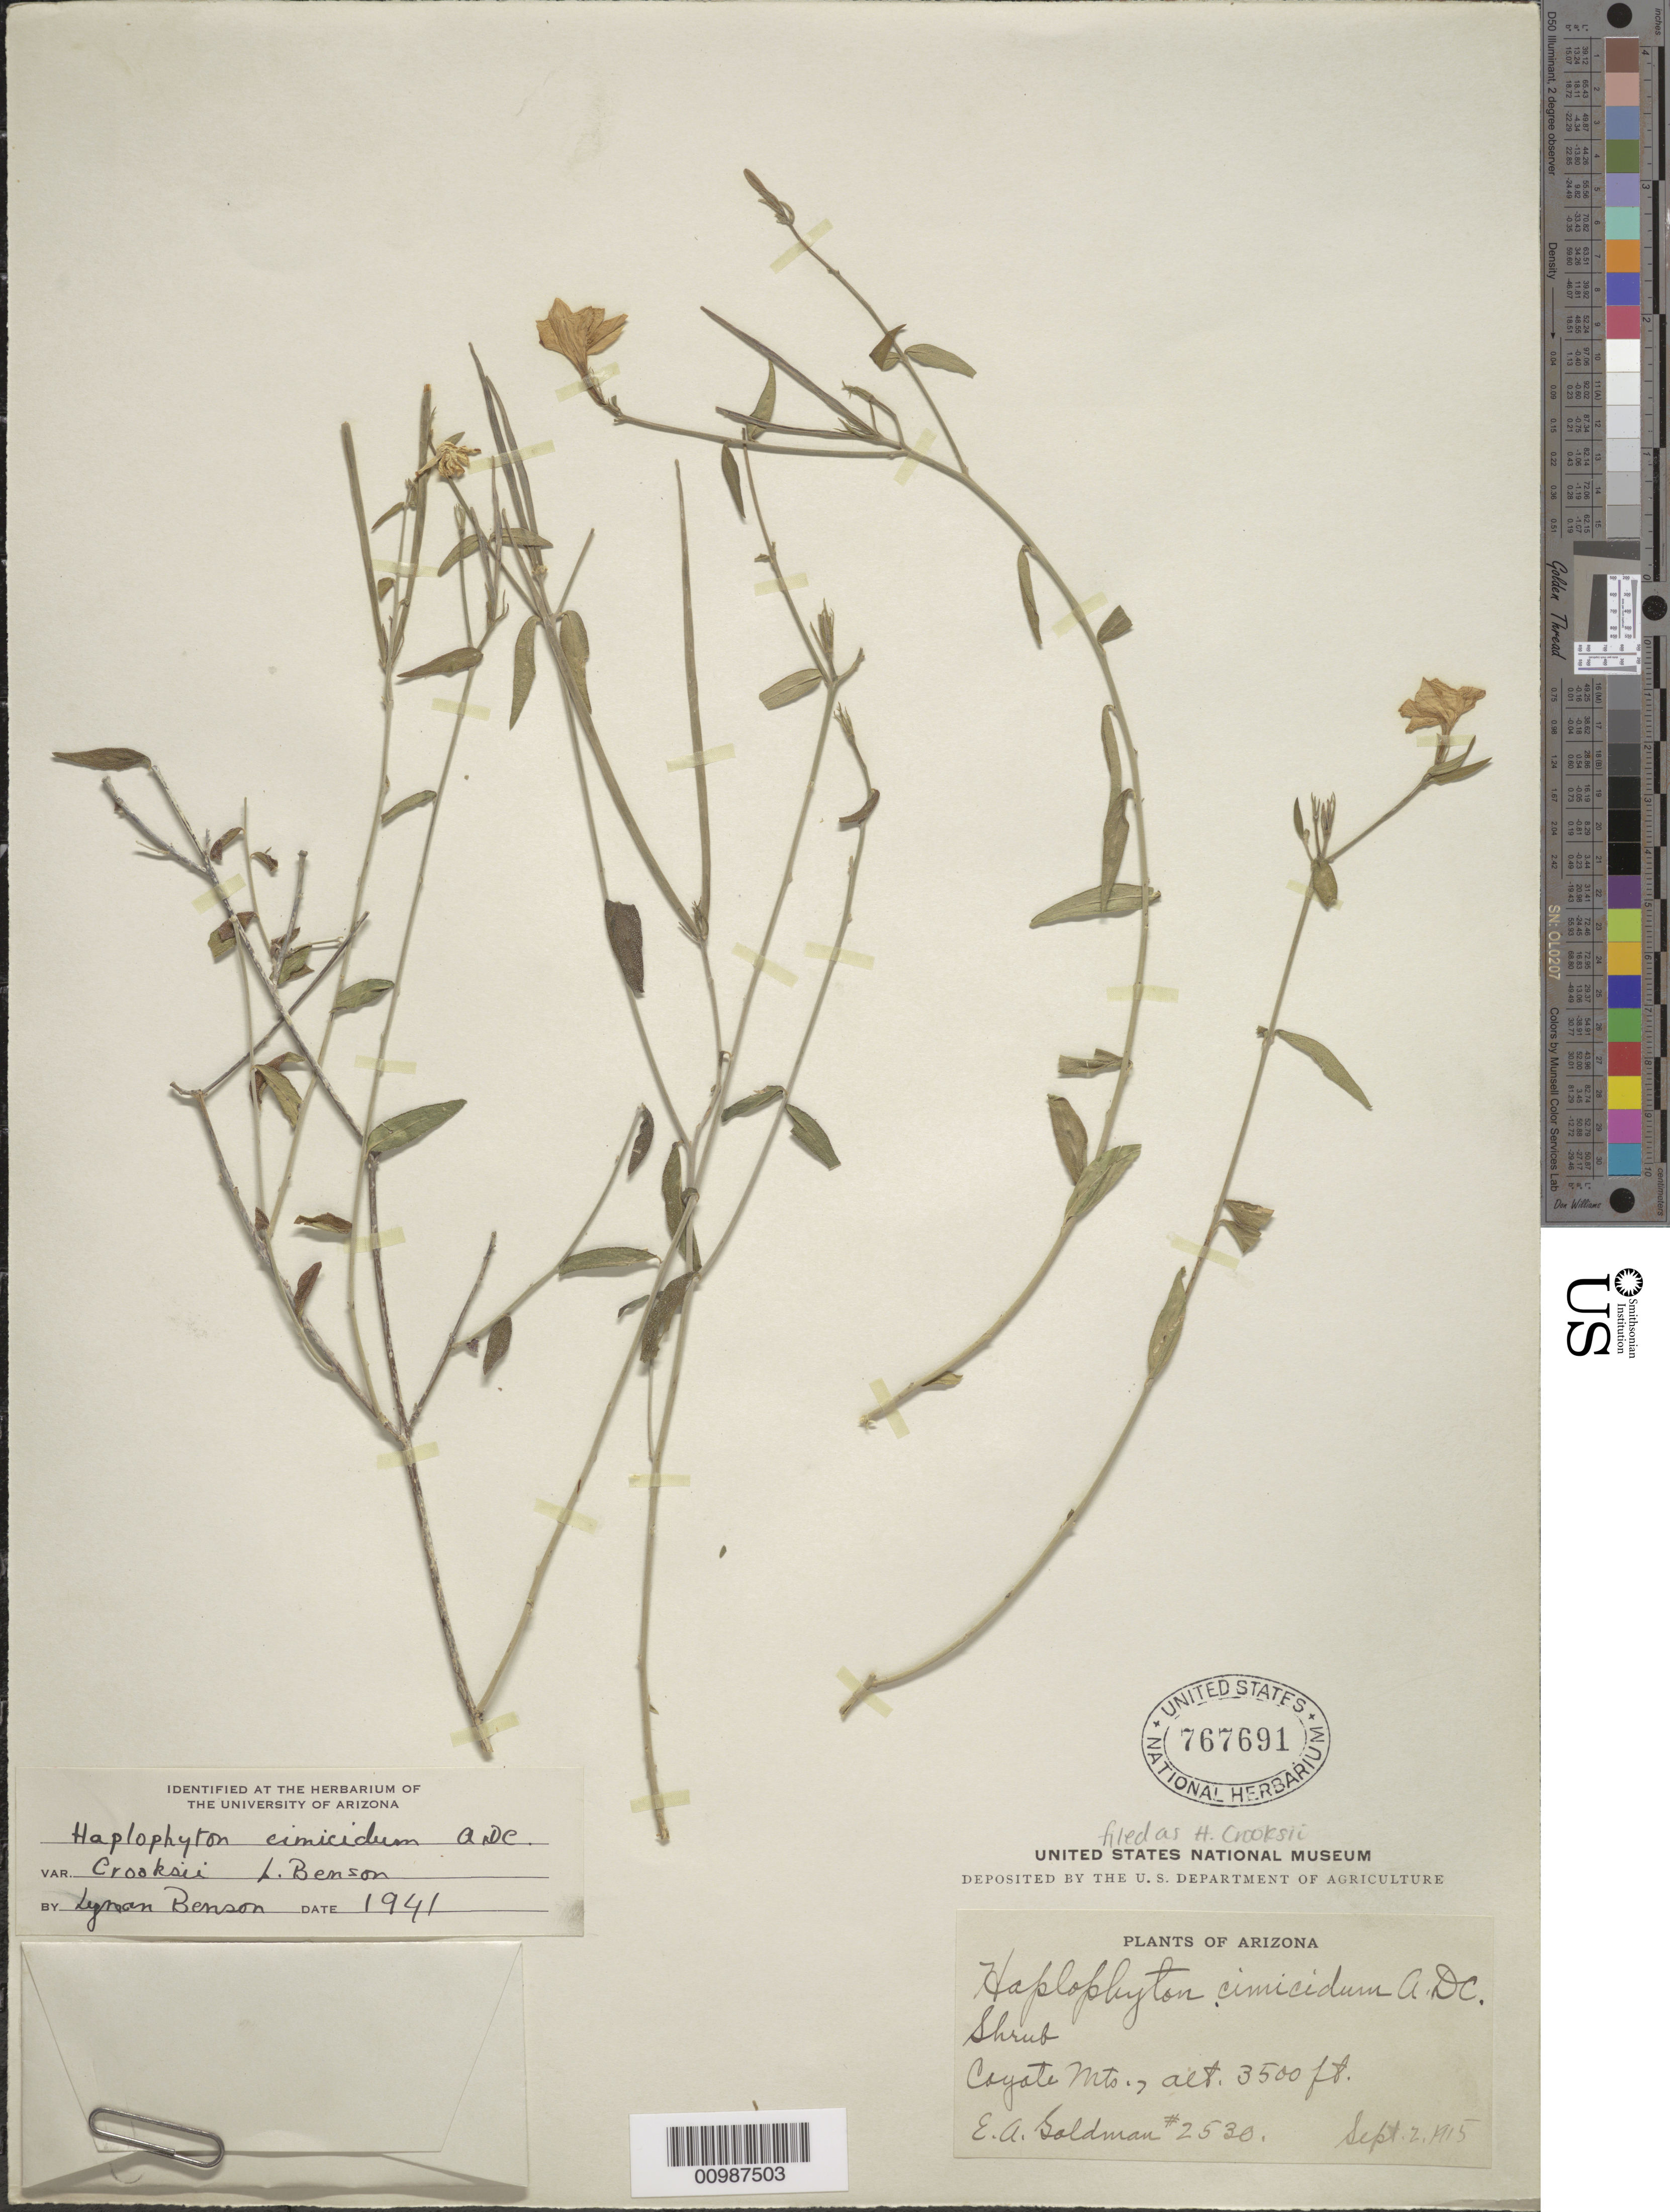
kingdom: Plantae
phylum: Tracheophyta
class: Magnoliopsida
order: Gentianales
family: Apocynaceae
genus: Haplophyton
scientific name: Haplophyton crooksii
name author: (L.D. Benson) L.D. Benson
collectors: E. A. Goldman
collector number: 2530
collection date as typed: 02 Sep 1915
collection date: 1915-09-02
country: United States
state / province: Arizona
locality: Coyote Mountains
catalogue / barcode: US 767691